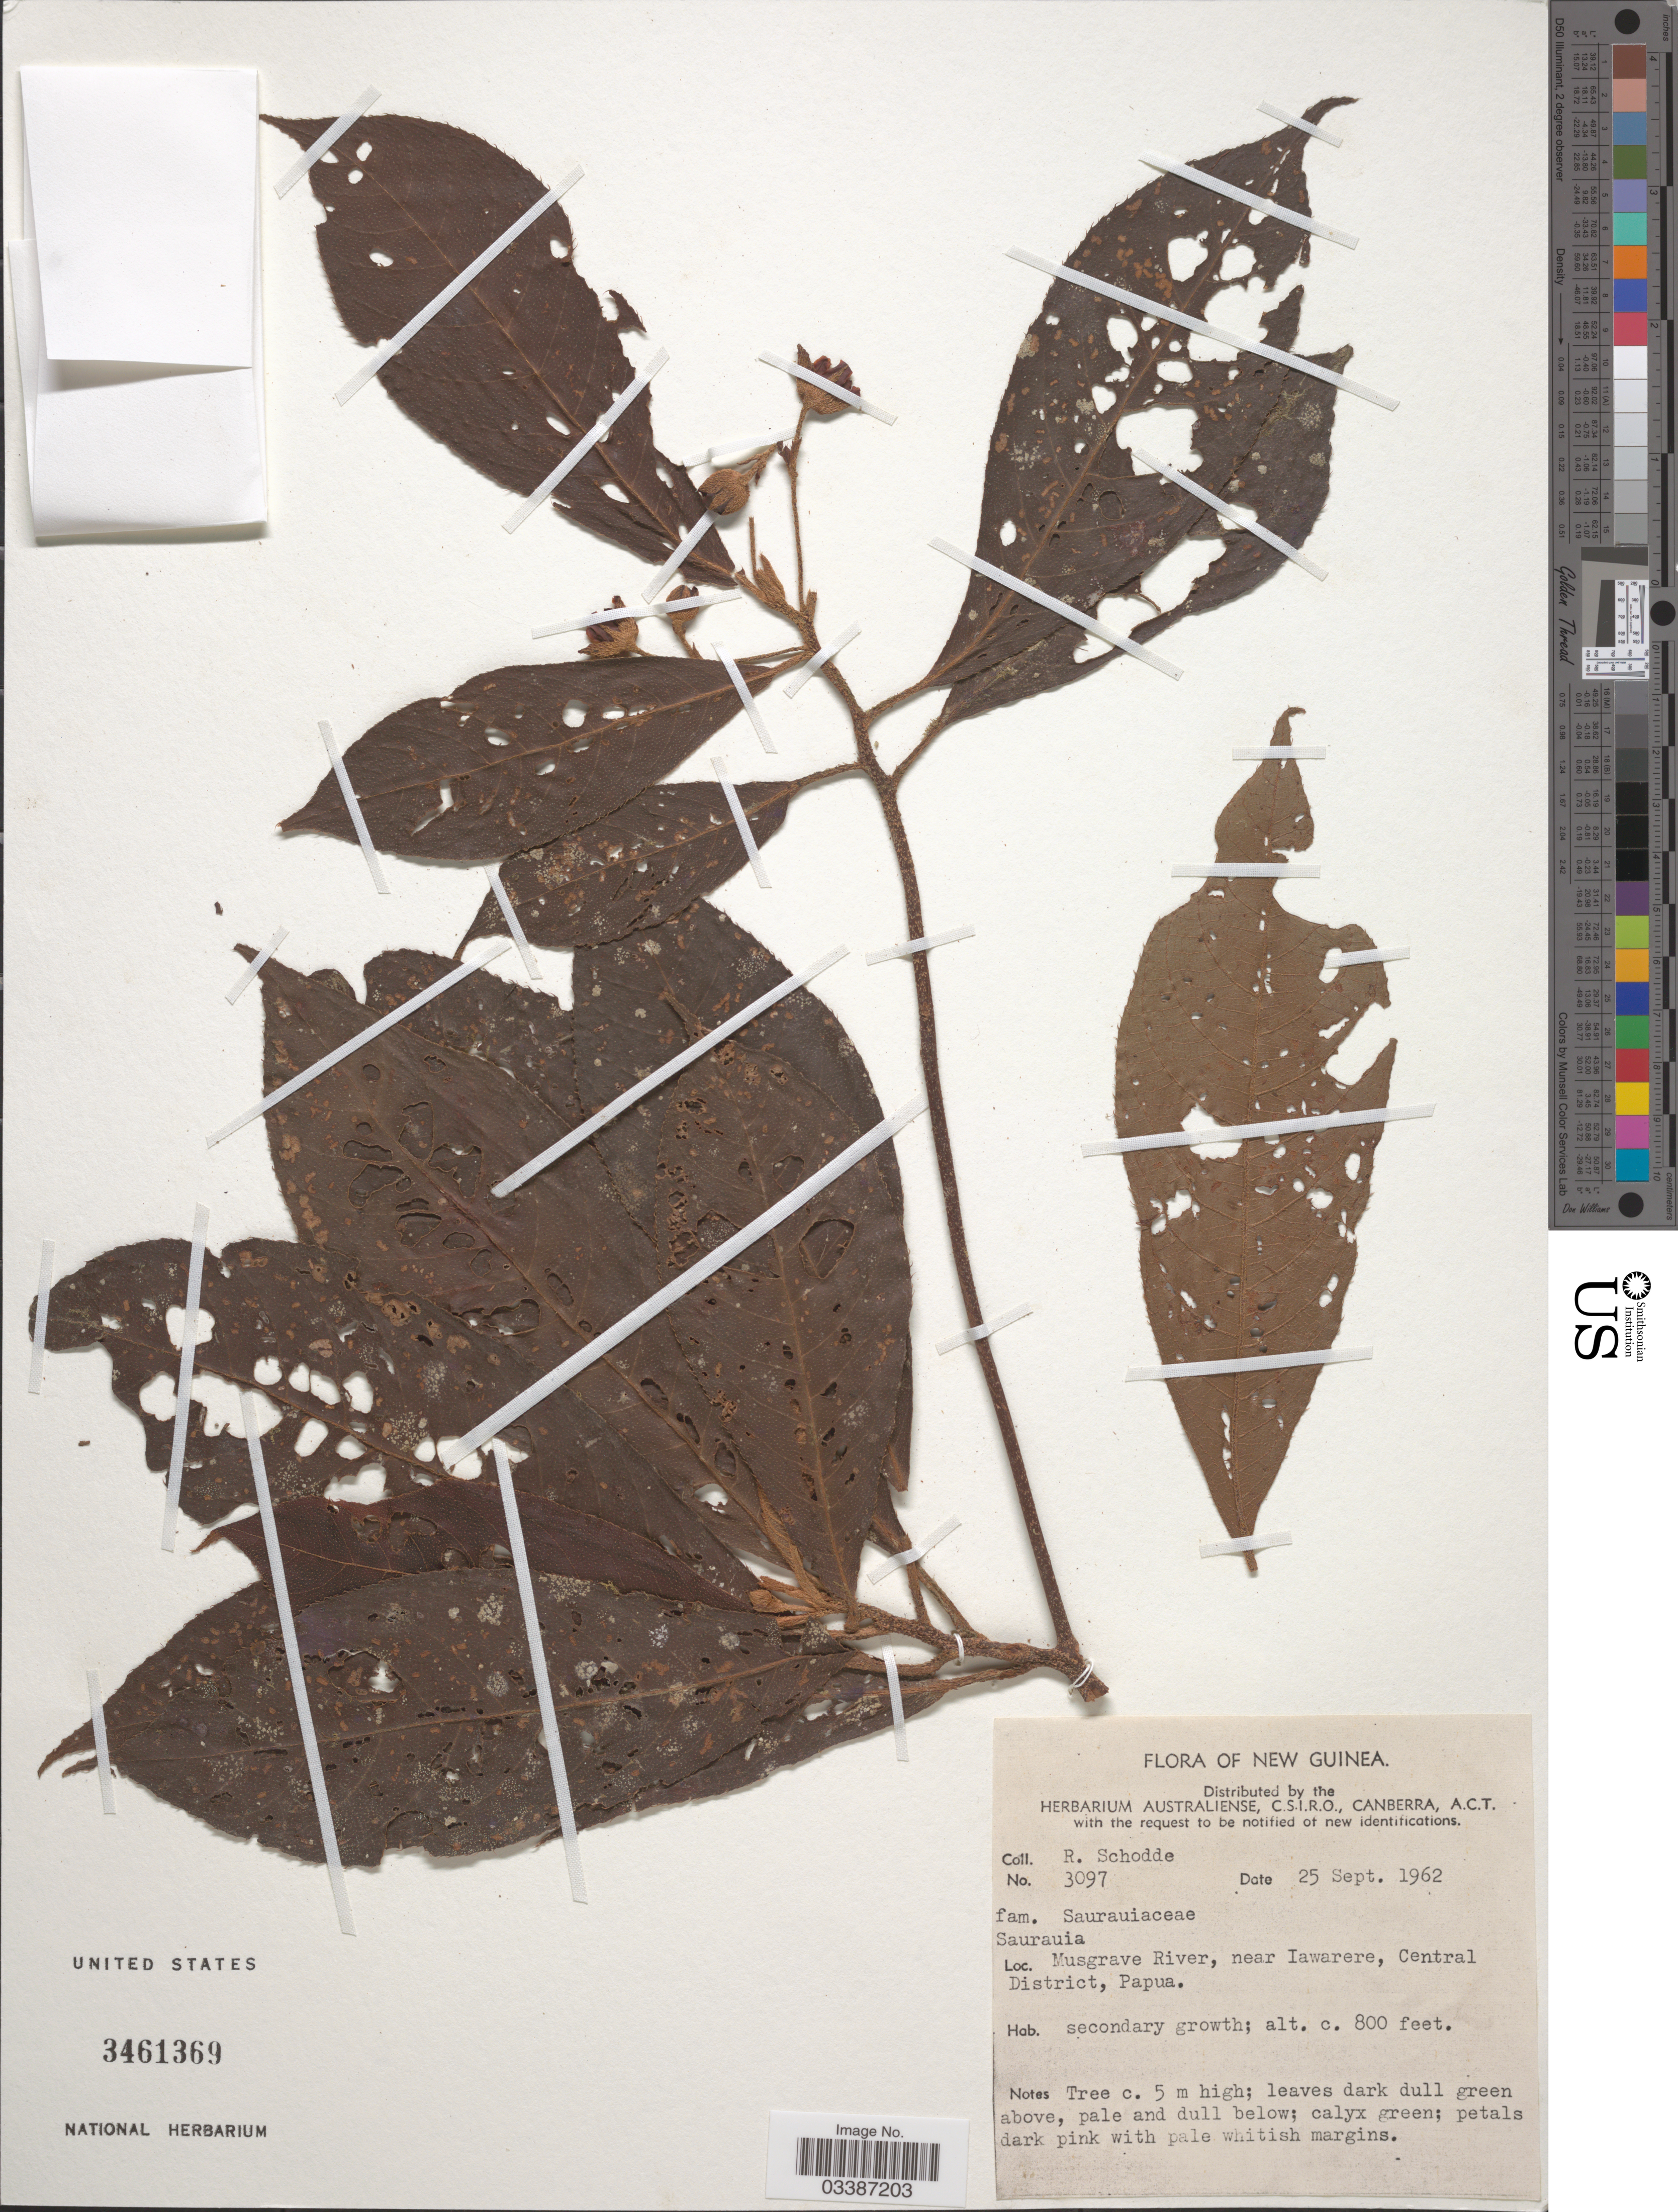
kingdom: Plantae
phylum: Tracheophyta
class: Magnoliopsida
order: Ericales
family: Actinidiaceae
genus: Saurauia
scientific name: Saurauia sp.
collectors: R. Schodde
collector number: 3097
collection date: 1962-09-25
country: Papua New Guinea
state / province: Central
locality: New Guinea. Musgrave River, near Iawarere, Central District, Papua.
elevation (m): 244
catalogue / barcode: US 3461369